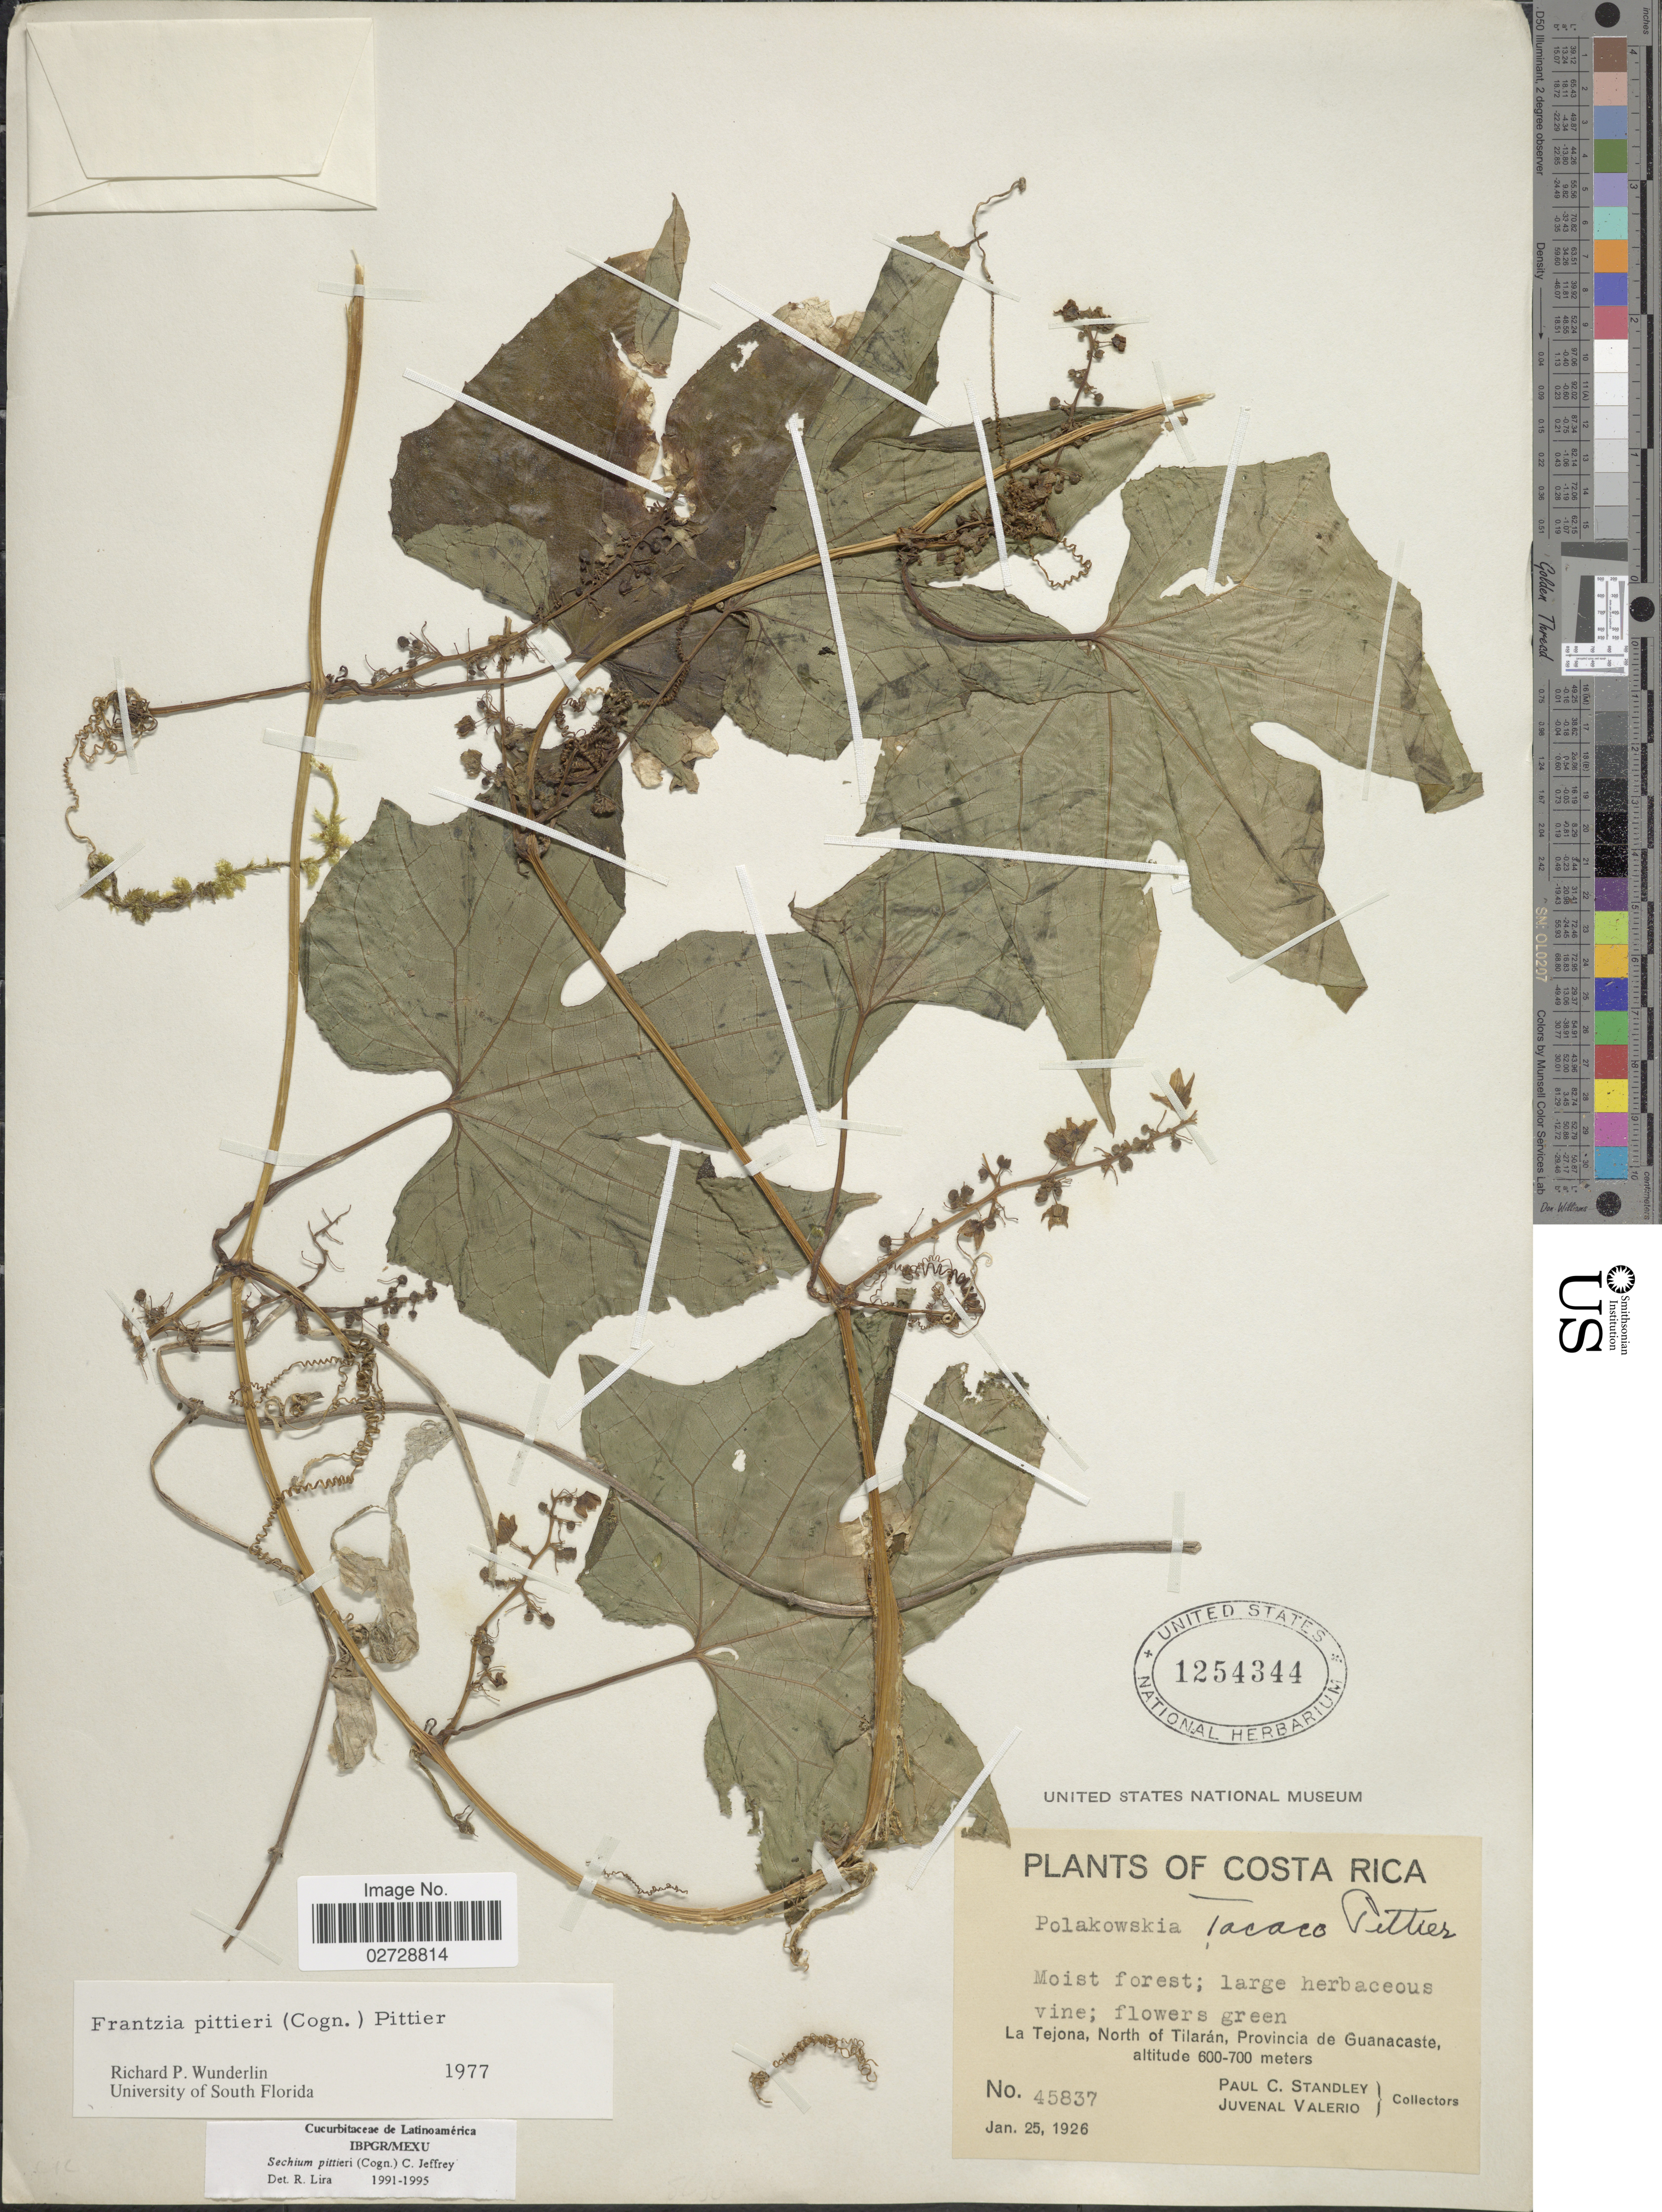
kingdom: Plantae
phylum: Tracheophyta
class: Magnoliopsida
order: Cucurbitales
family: Cucurbitaceae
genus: Sechium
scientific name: Sechium pittieri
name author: (Cogn.) C. Jeffrey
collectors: P. C. Standley & J. Valerio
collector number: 45837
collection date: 1926-01-25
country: Costa Rica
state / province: Guanacaste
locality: La Tejona, North of Tilarán.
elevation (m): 600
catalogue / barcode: US 1254344